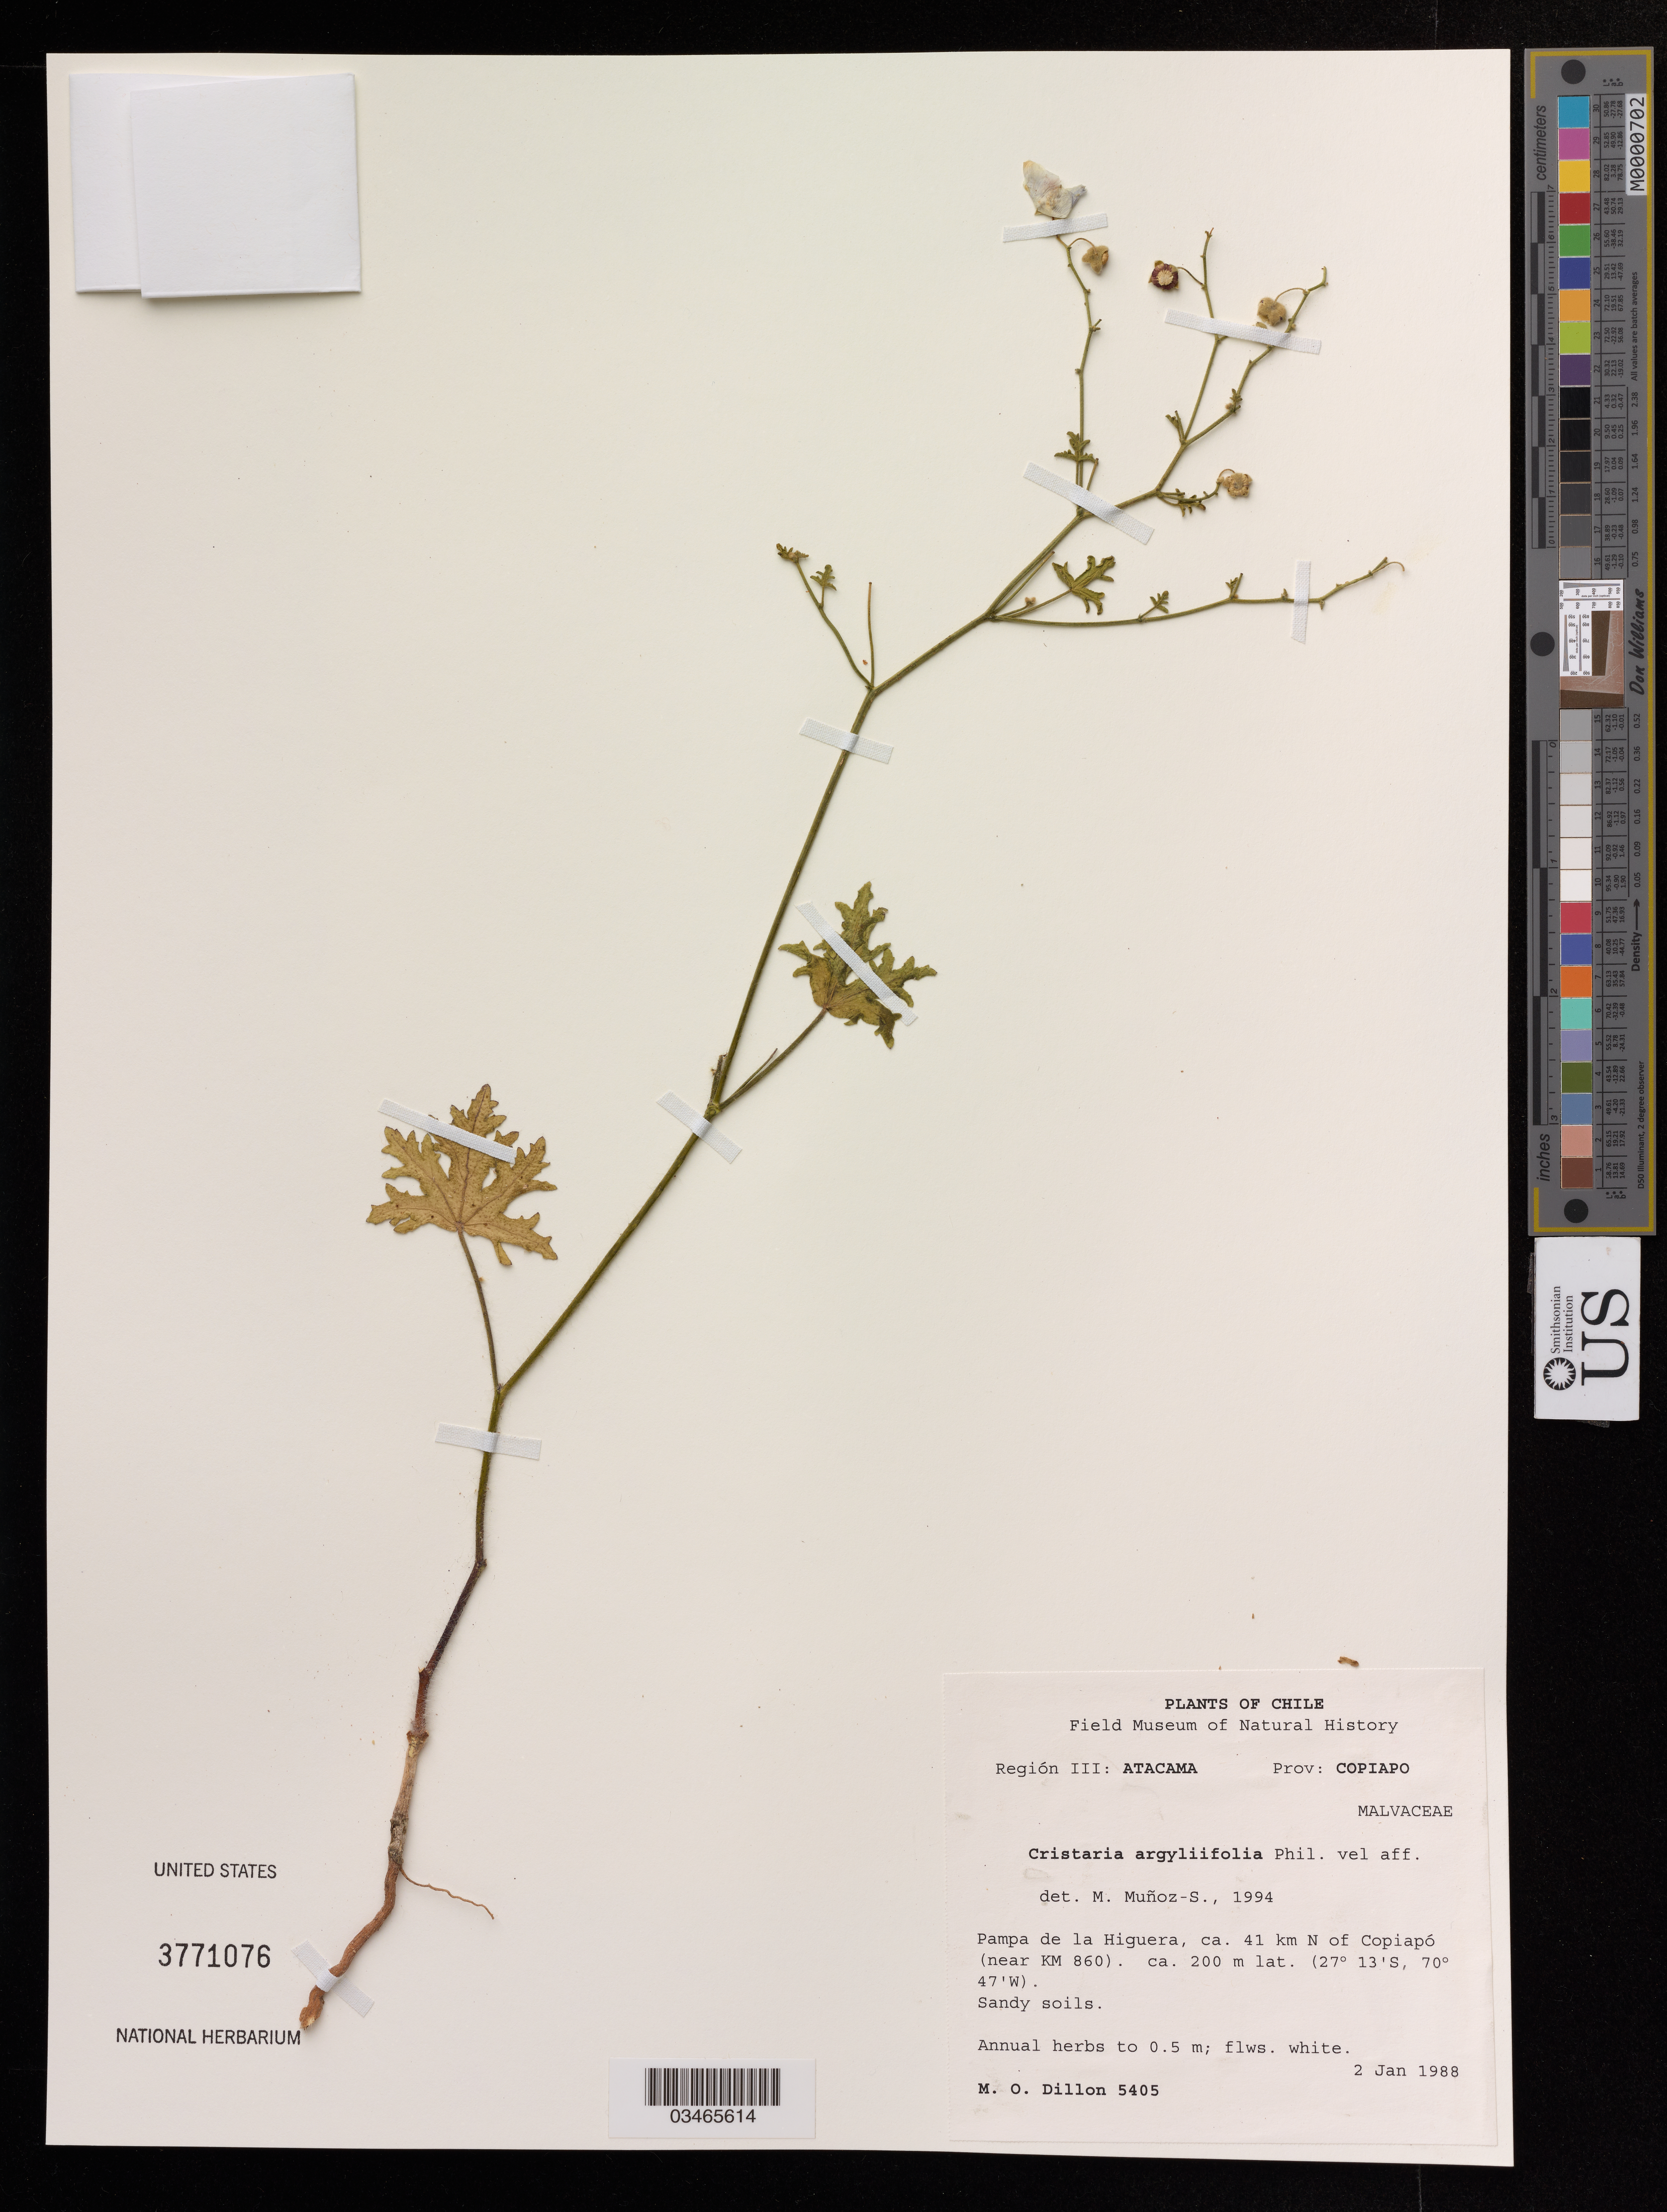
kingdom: Plantae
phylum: Tracheophyta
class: Magnoliopsida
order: Malvales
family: Malvaceae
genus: Cristaria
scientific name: Cristaria argyliifolia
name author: Phil.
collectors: M. O. Dillon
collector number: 5405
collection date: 1988-01-02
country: Chile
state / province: Atacama (III)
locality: Prov: Copiapo, Pampa de la Higuera, ca. 41 km N of Copiapó (near KM 860).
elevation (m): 200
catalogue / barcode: US 3771076